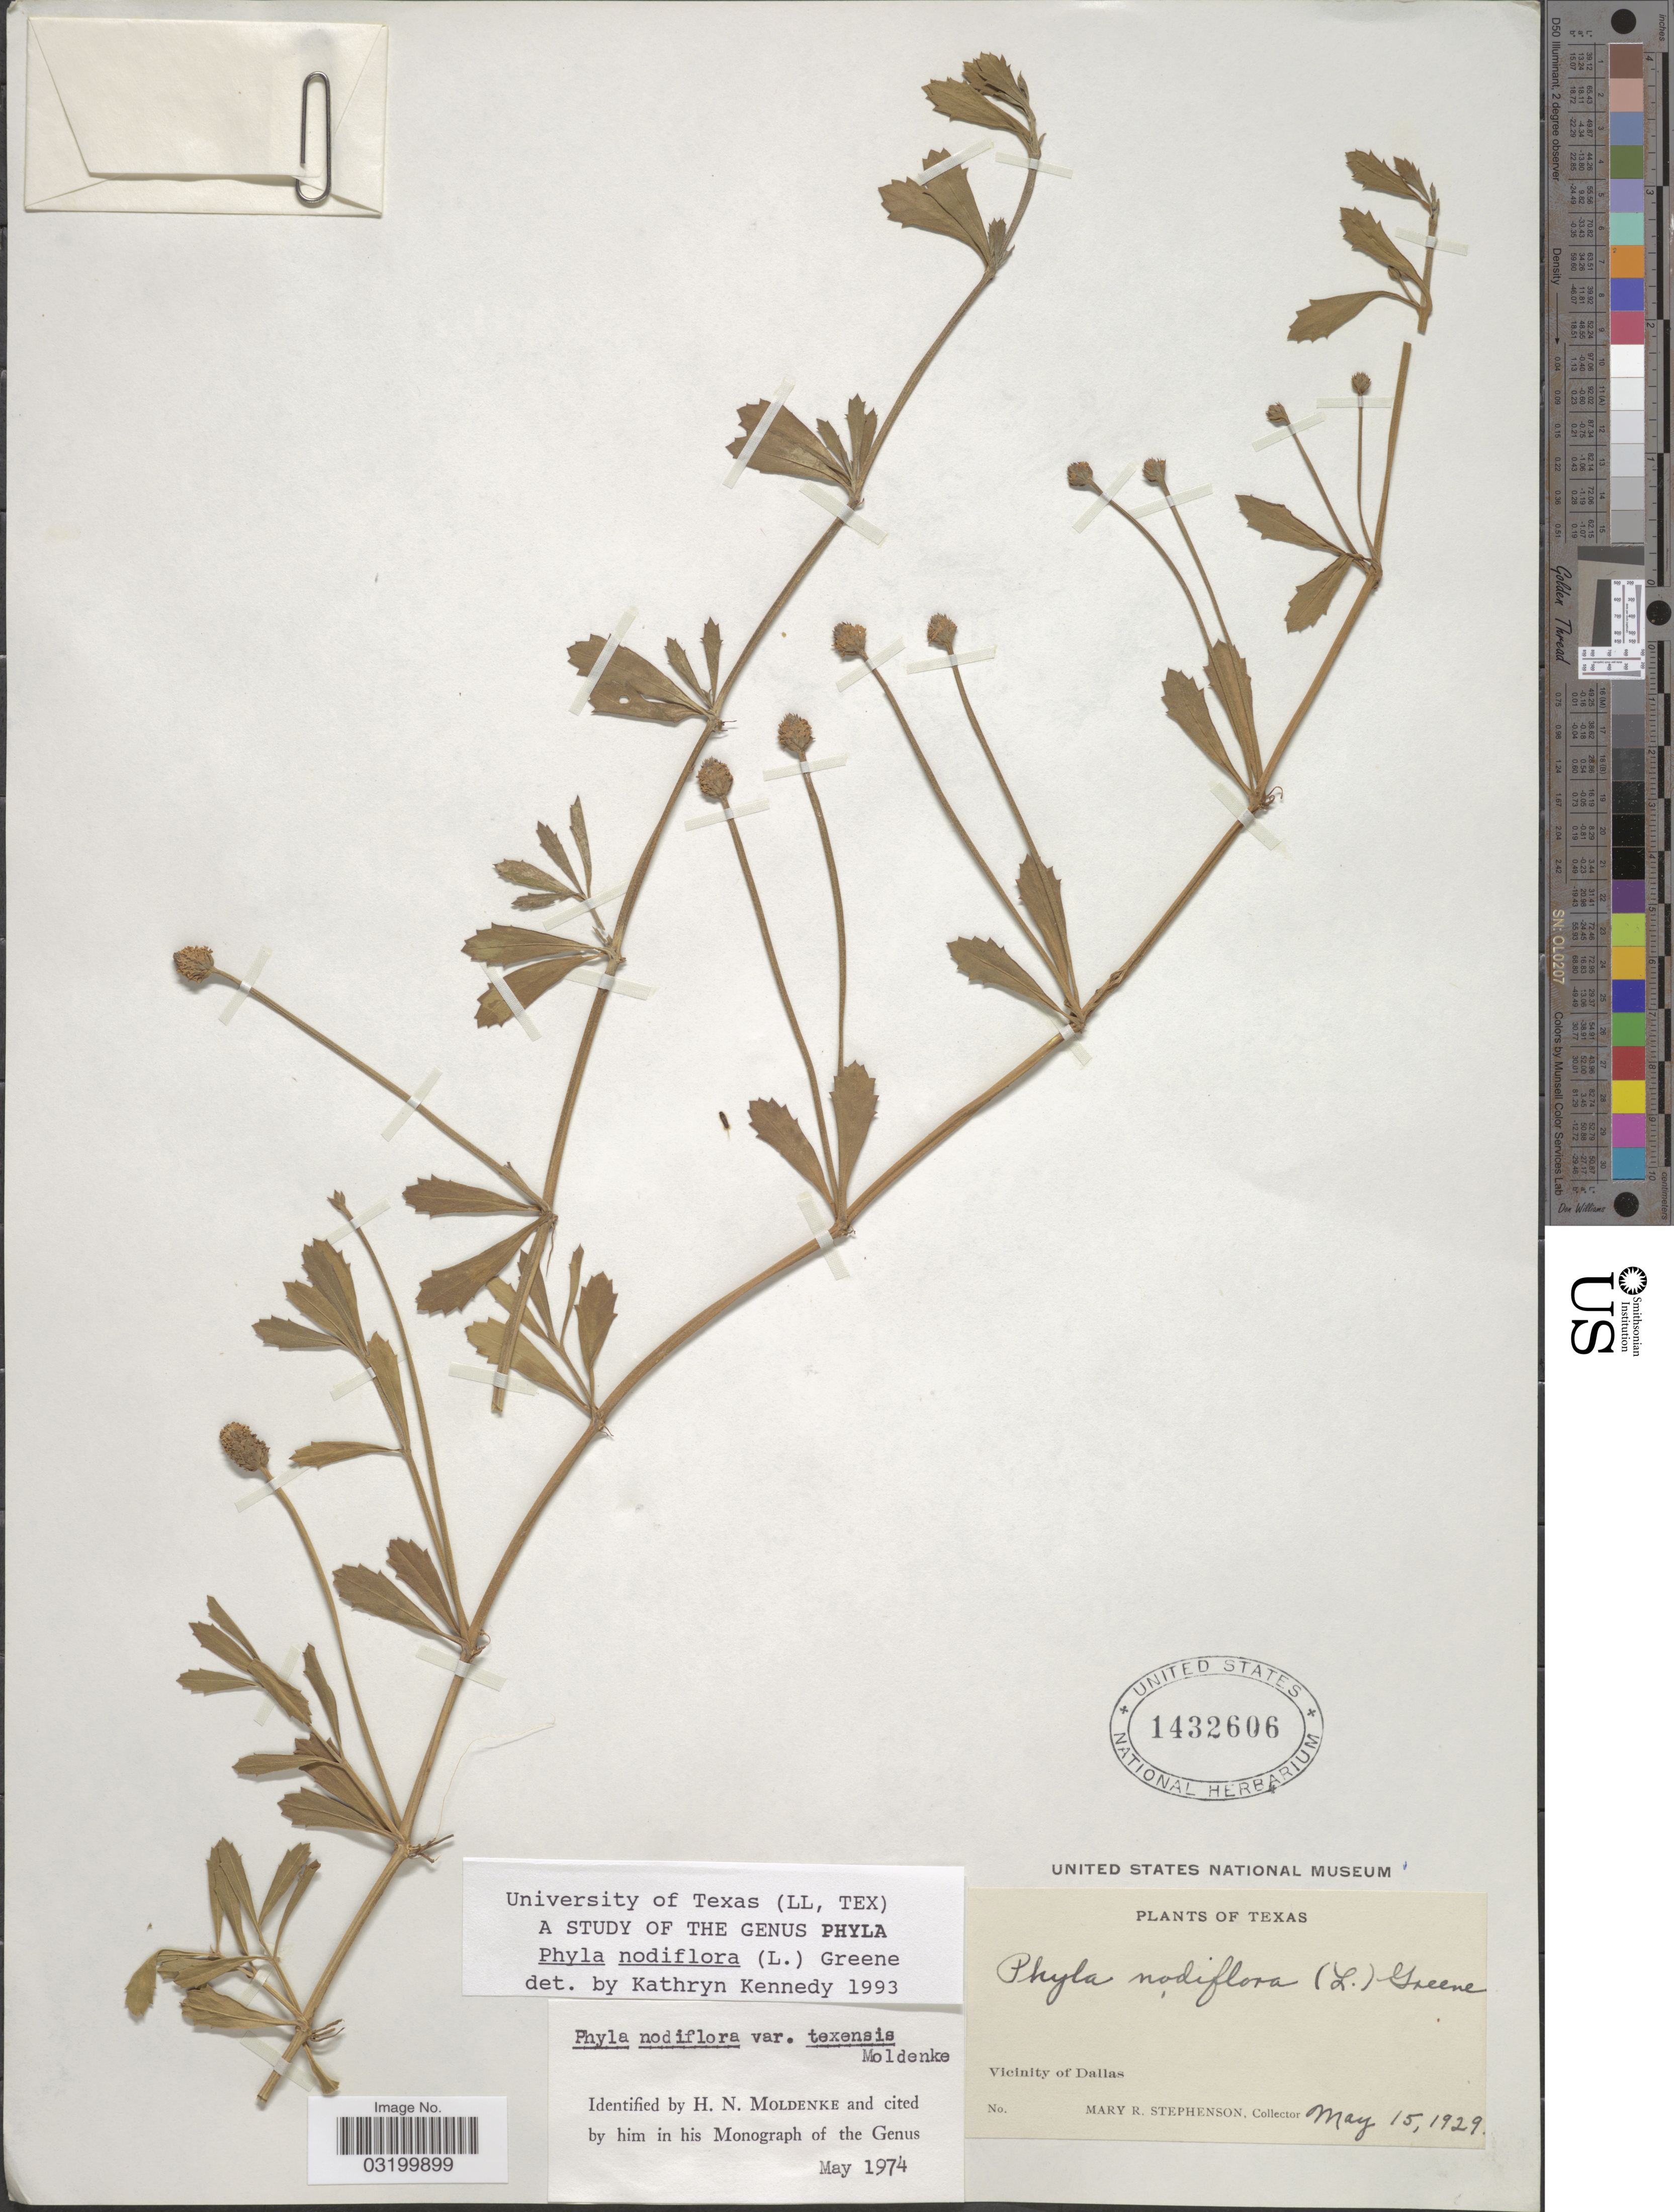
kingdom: Plantae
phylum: Tracheophyta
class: Magnoliopsida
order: Lamiales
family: Verbenaceae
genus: Phyla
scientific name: Phyla nodiflora var. nodiflora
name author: (L.) Greene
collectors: M. Stephenson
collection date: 1929-05-15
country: United States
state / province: Texas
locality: Vicinity of Dallas.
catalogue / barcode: US 1432606